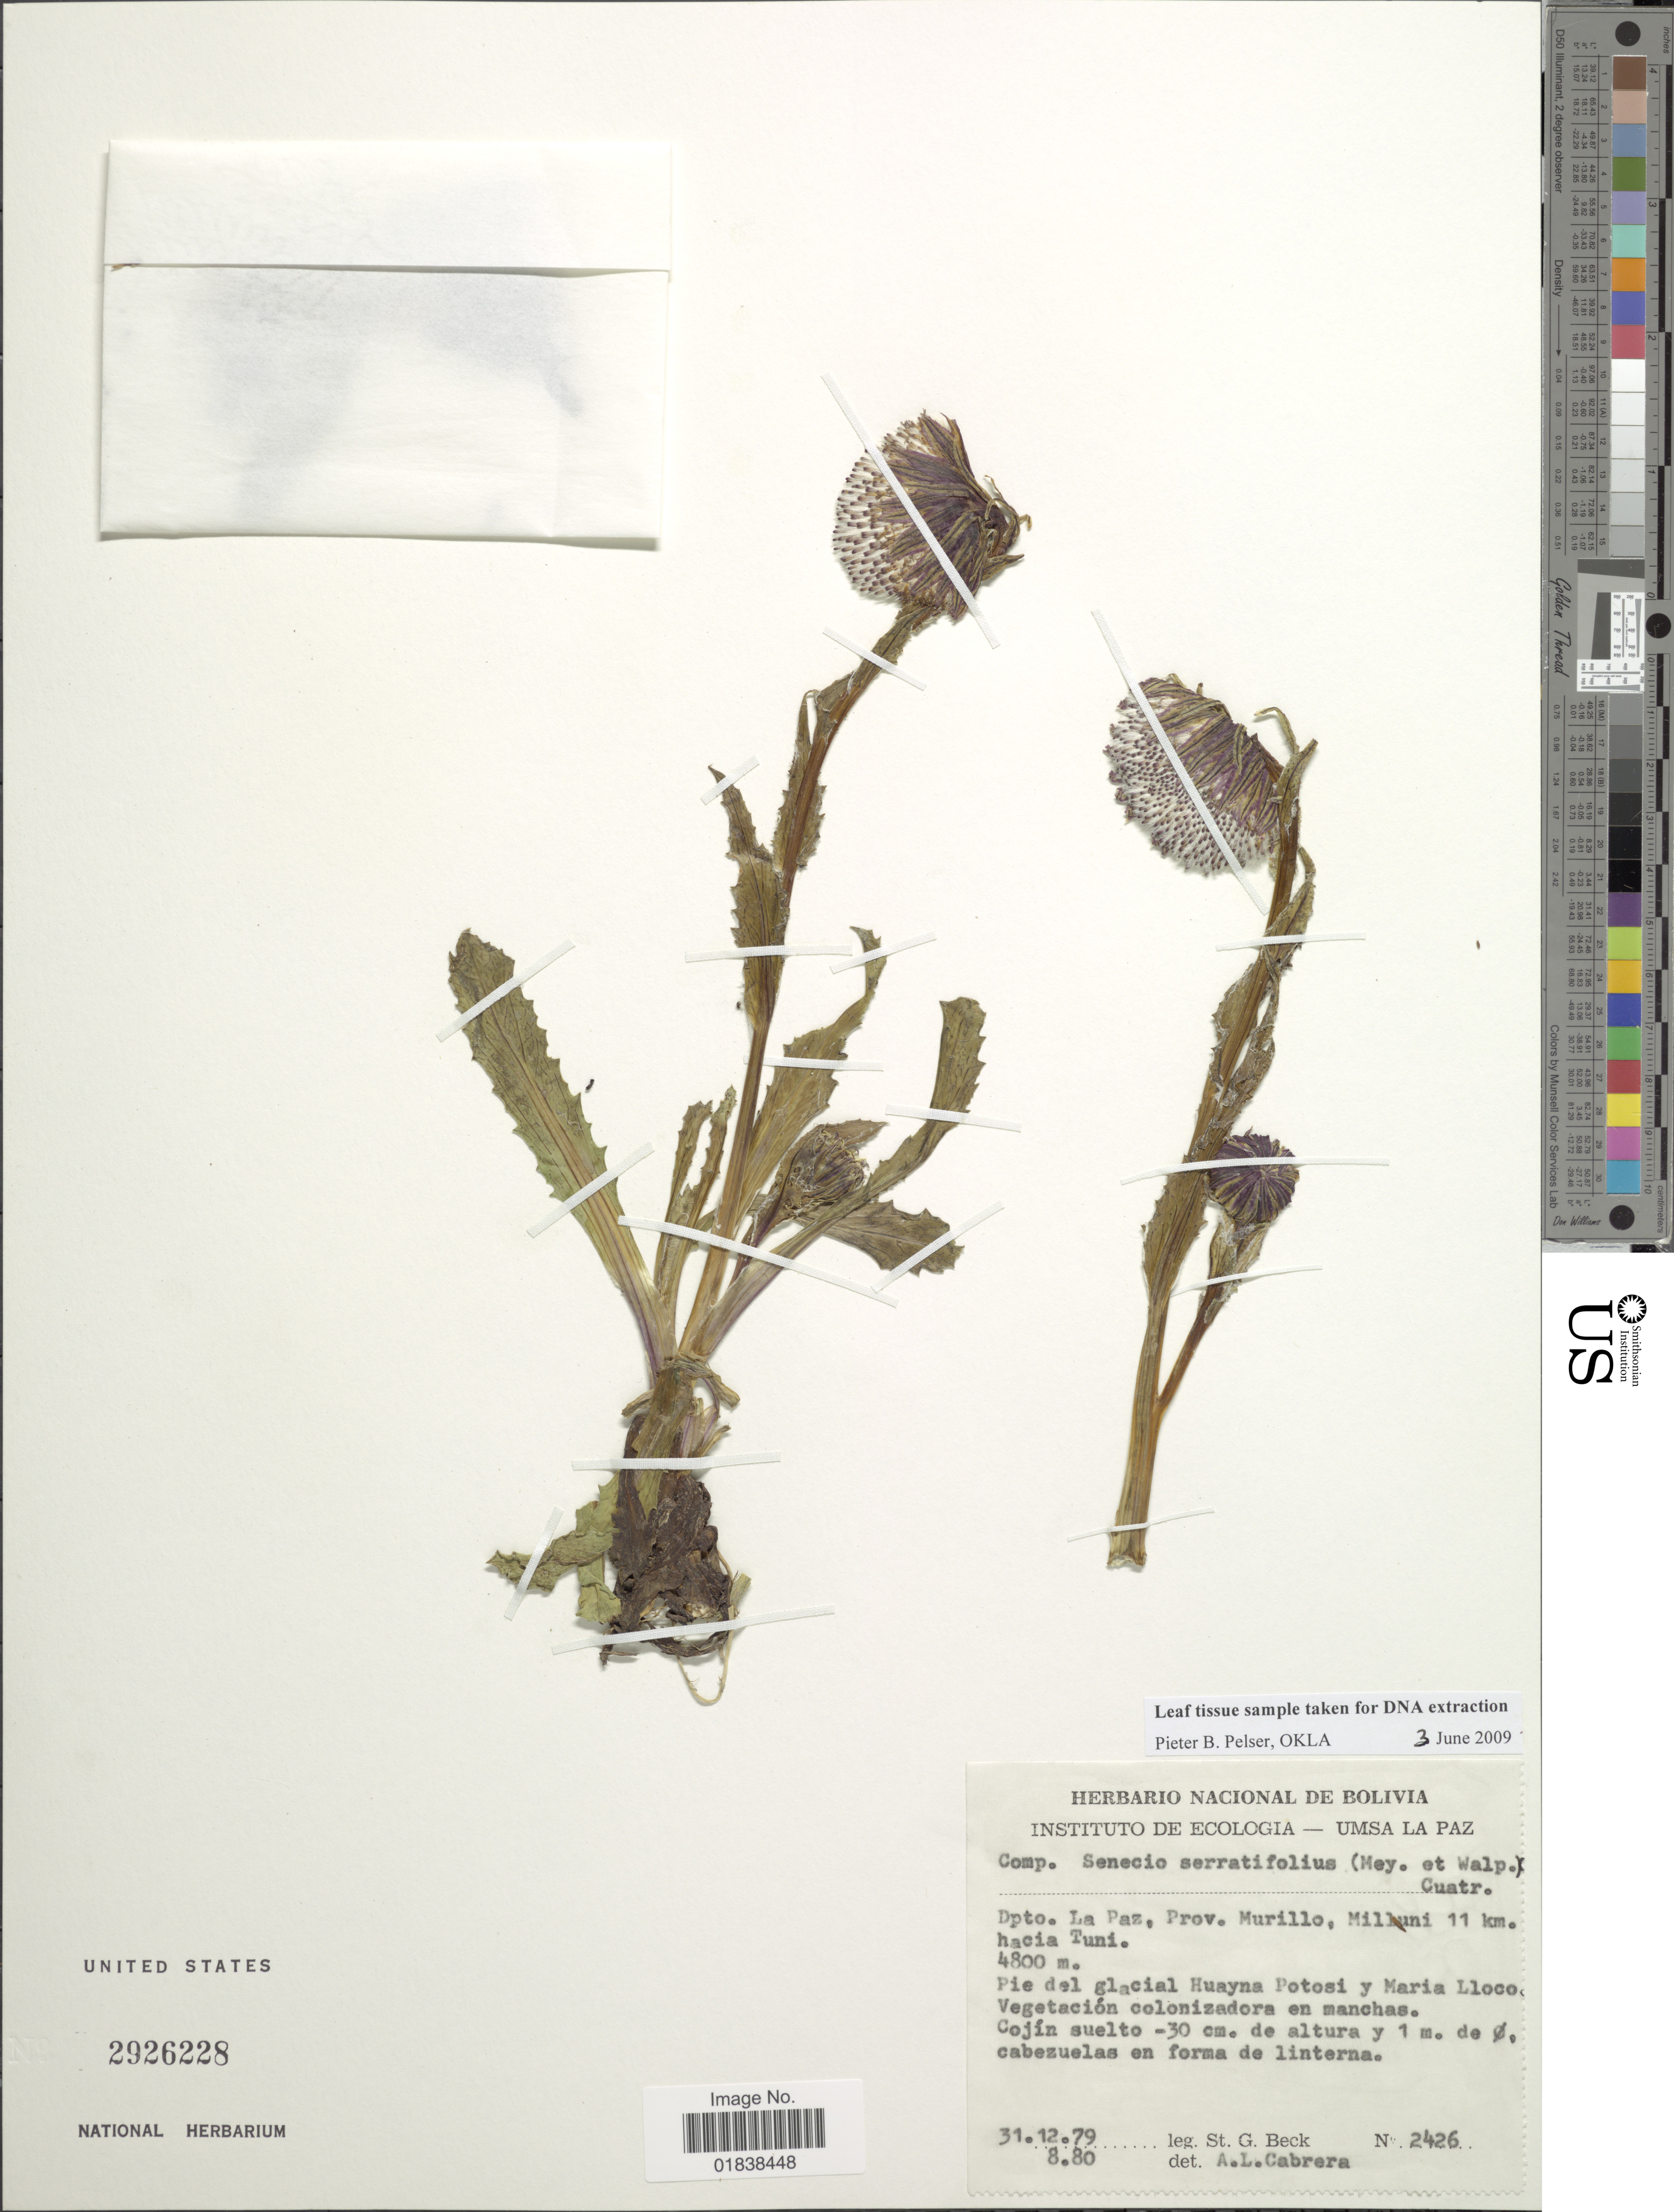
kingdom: Plantae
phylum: Tracheophyta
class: Magnoliopsida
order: Asterales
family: Asteraceae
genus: Senecio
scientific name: Senecio serratifolius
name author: (Meyen & Walp.) Cuatrec.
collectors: S. G. Beck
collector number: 2426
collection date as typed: Transcribed d/m/y: 31/12/79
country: Bolivia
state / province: La Paz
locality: Prov. Murillo, Milluni 11 km hacia Tuni, pie del glacial Huayna Potosi y Maria Lloco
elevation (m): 4800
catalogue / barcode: US 2926228